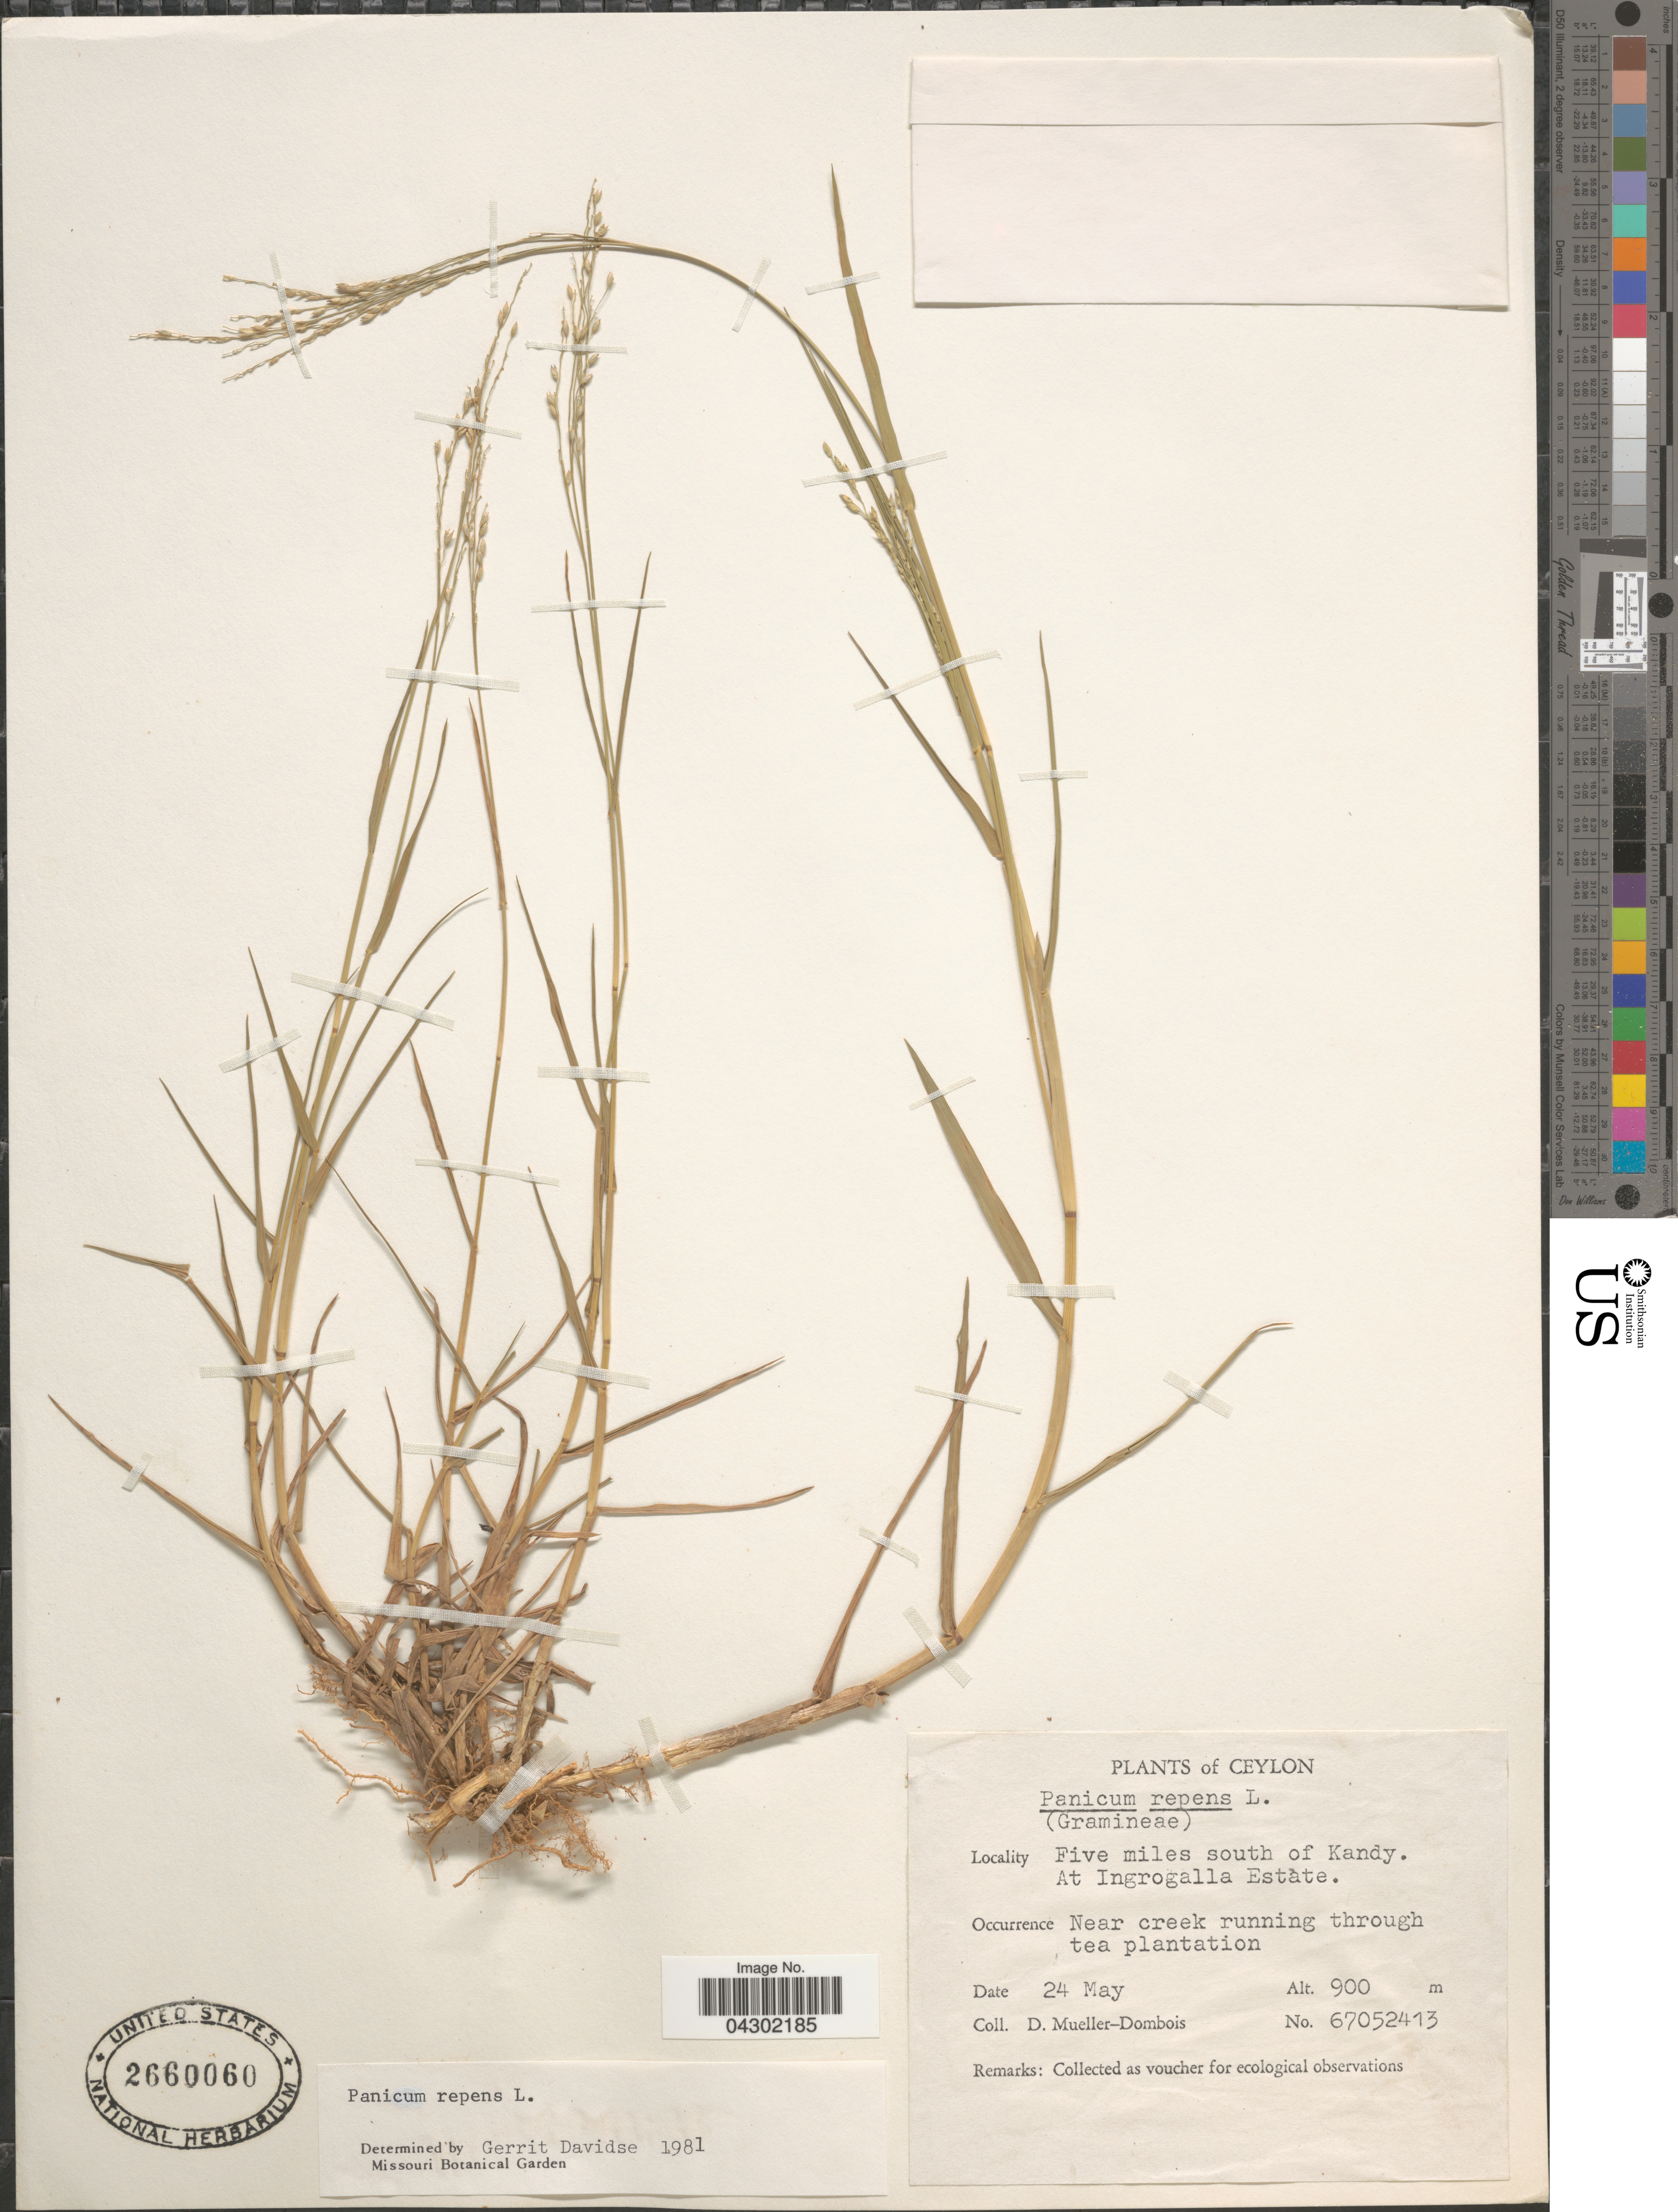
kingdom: Plantae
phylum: Tracheophyta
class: Liliopsida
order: Poales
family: Poaceae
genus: Panicum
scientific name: Panicum repens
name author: L.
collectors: D. Mueller-Dombois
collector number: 67052413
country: Sri Lanka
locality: Ceylon. Five miles south of Kandy. At Ingrogalla Estate.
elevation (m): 900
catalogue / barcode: US 2660060